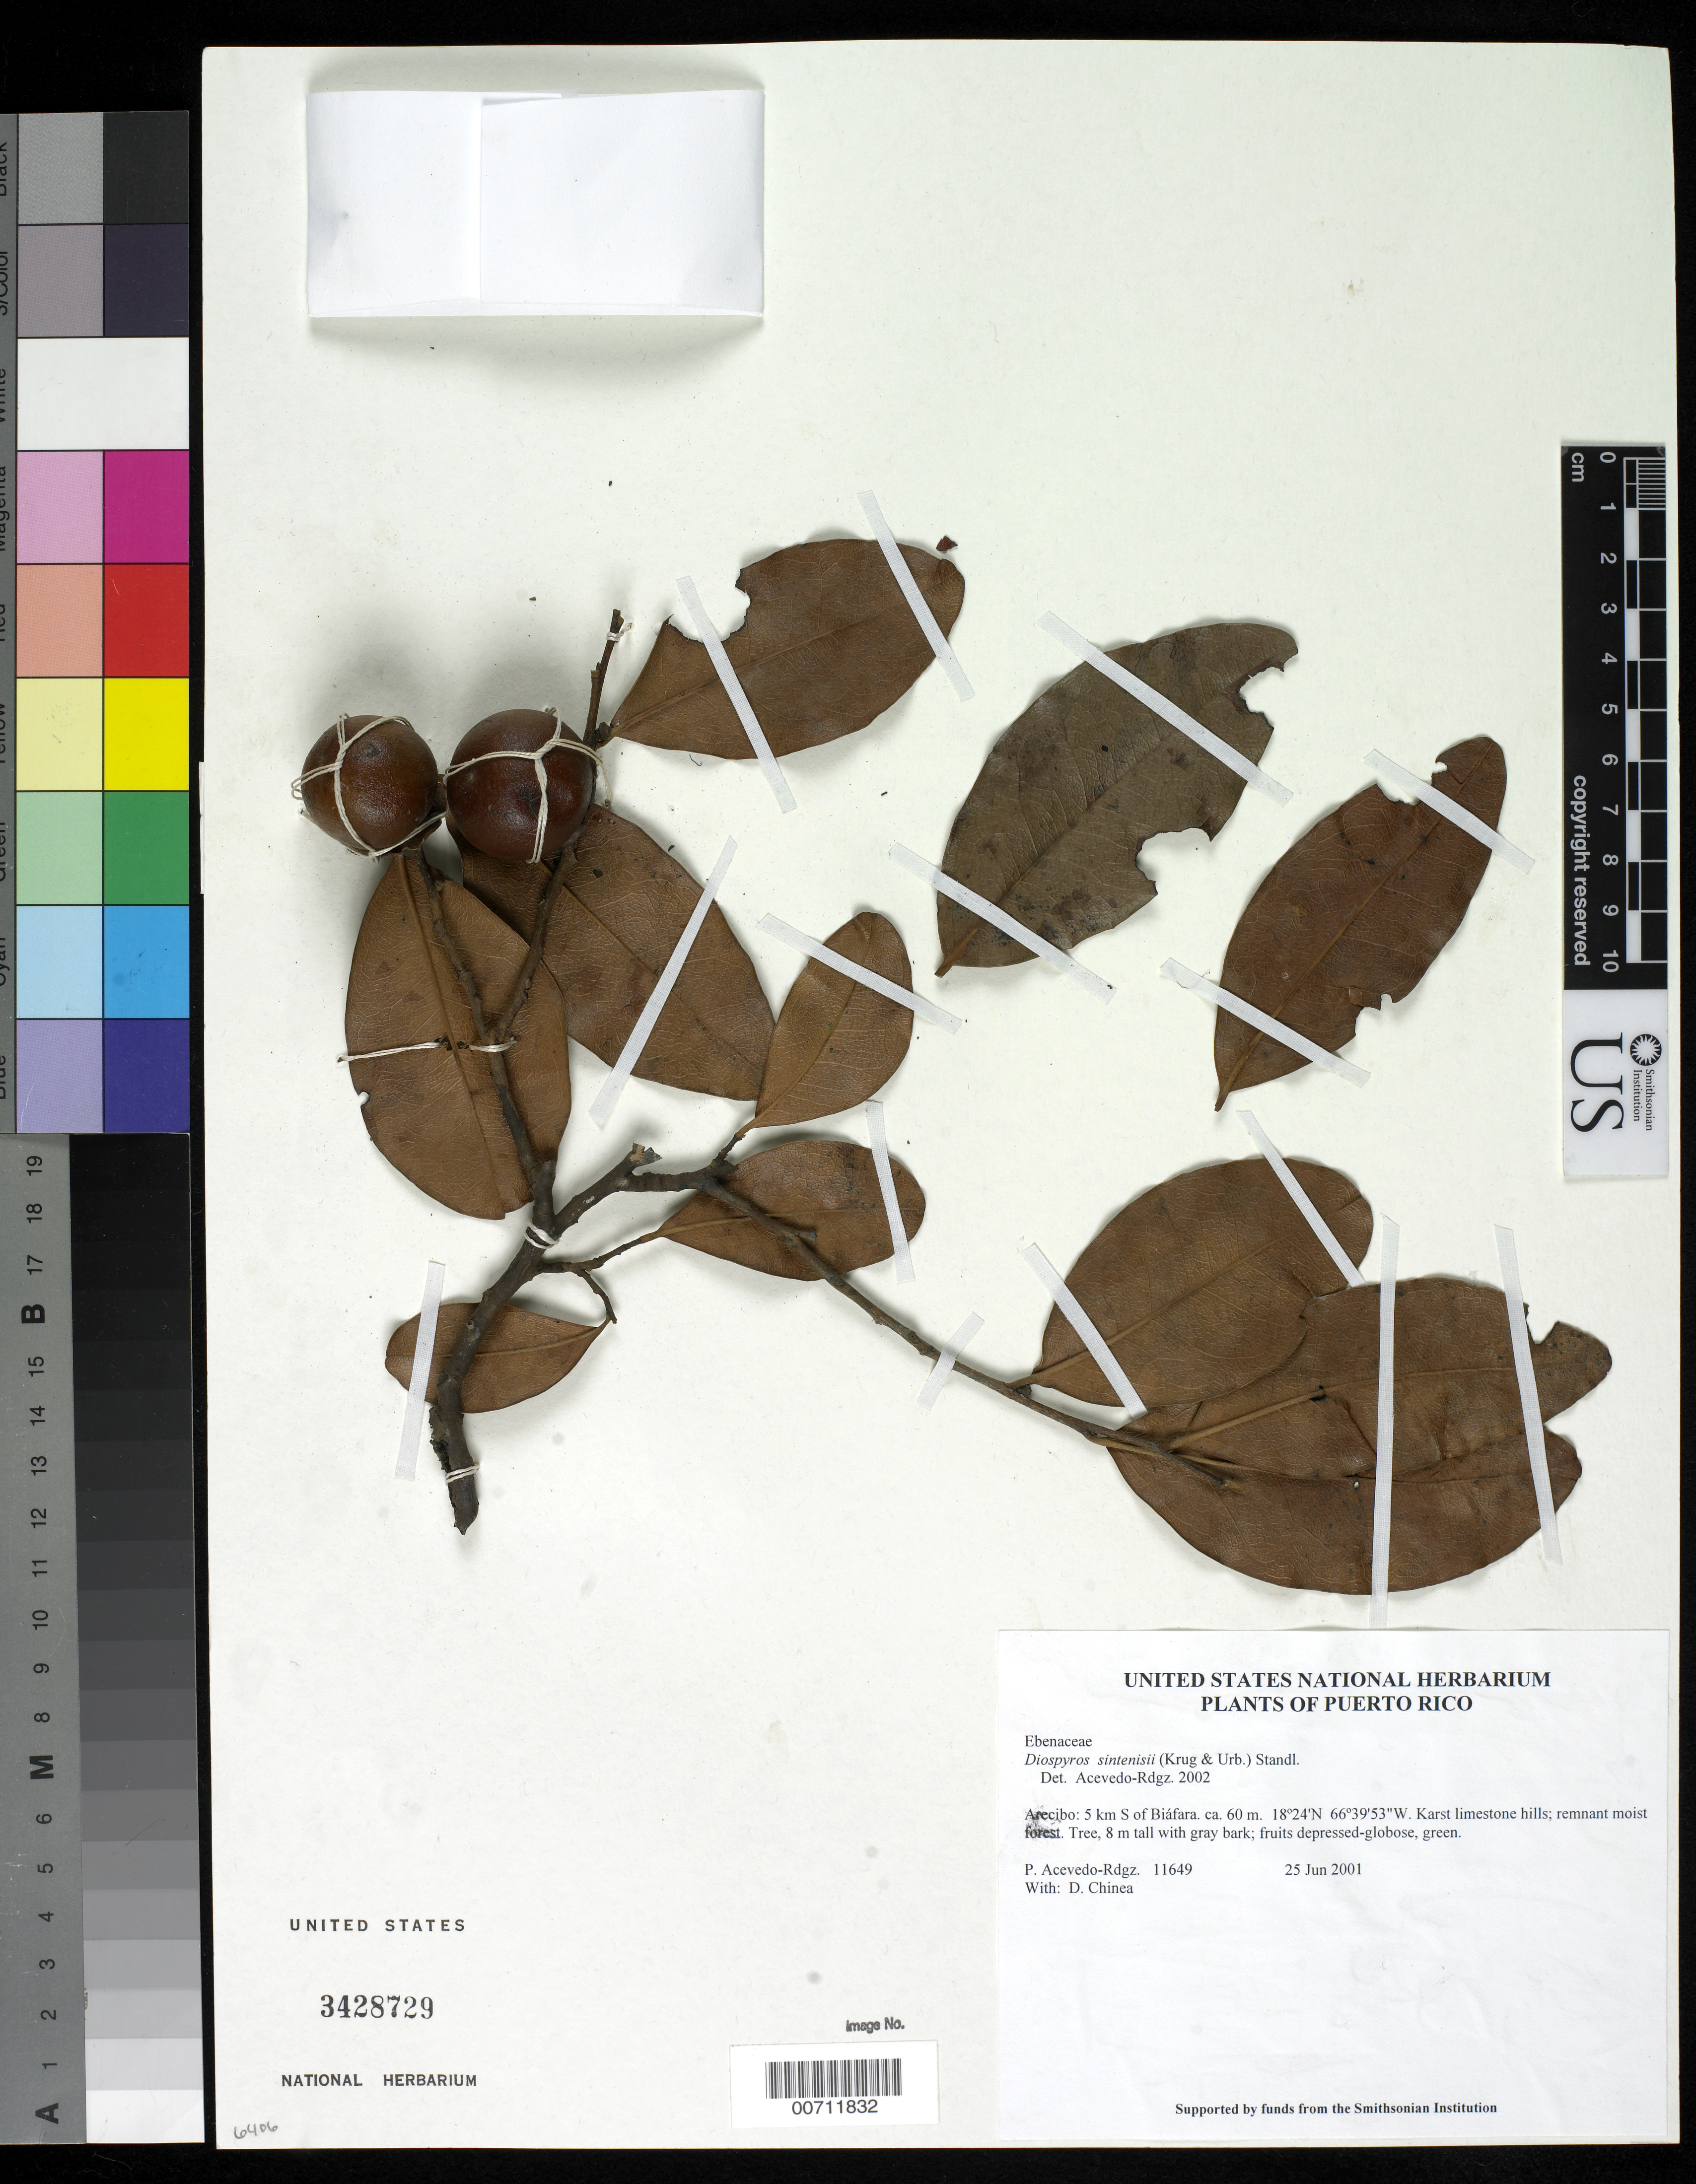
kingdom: Plantae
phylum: Tracheophyta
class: Magnoliopsida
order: Ericales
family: Ebenaceae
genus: Diospyros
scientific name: Diospyros sintenisii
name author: (Krug & Urb.) Standl.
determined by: Acevedo-Rodríguez, P., (BOT), Smithsonian Institution - National Museum of Natural History (UNITED STATES)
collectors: P. Acevedo-Rodr. & D. Chinea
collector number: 11649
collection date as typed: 25 Jun 2001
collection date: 2001-06-25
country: Puerto Rico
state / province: Arecibo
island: Puerto Rico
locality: Arecibo: 5 km S of Biáfara.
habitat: Karst limestone hills; remnant moist forest.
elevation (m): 60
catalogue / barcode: US 3428729